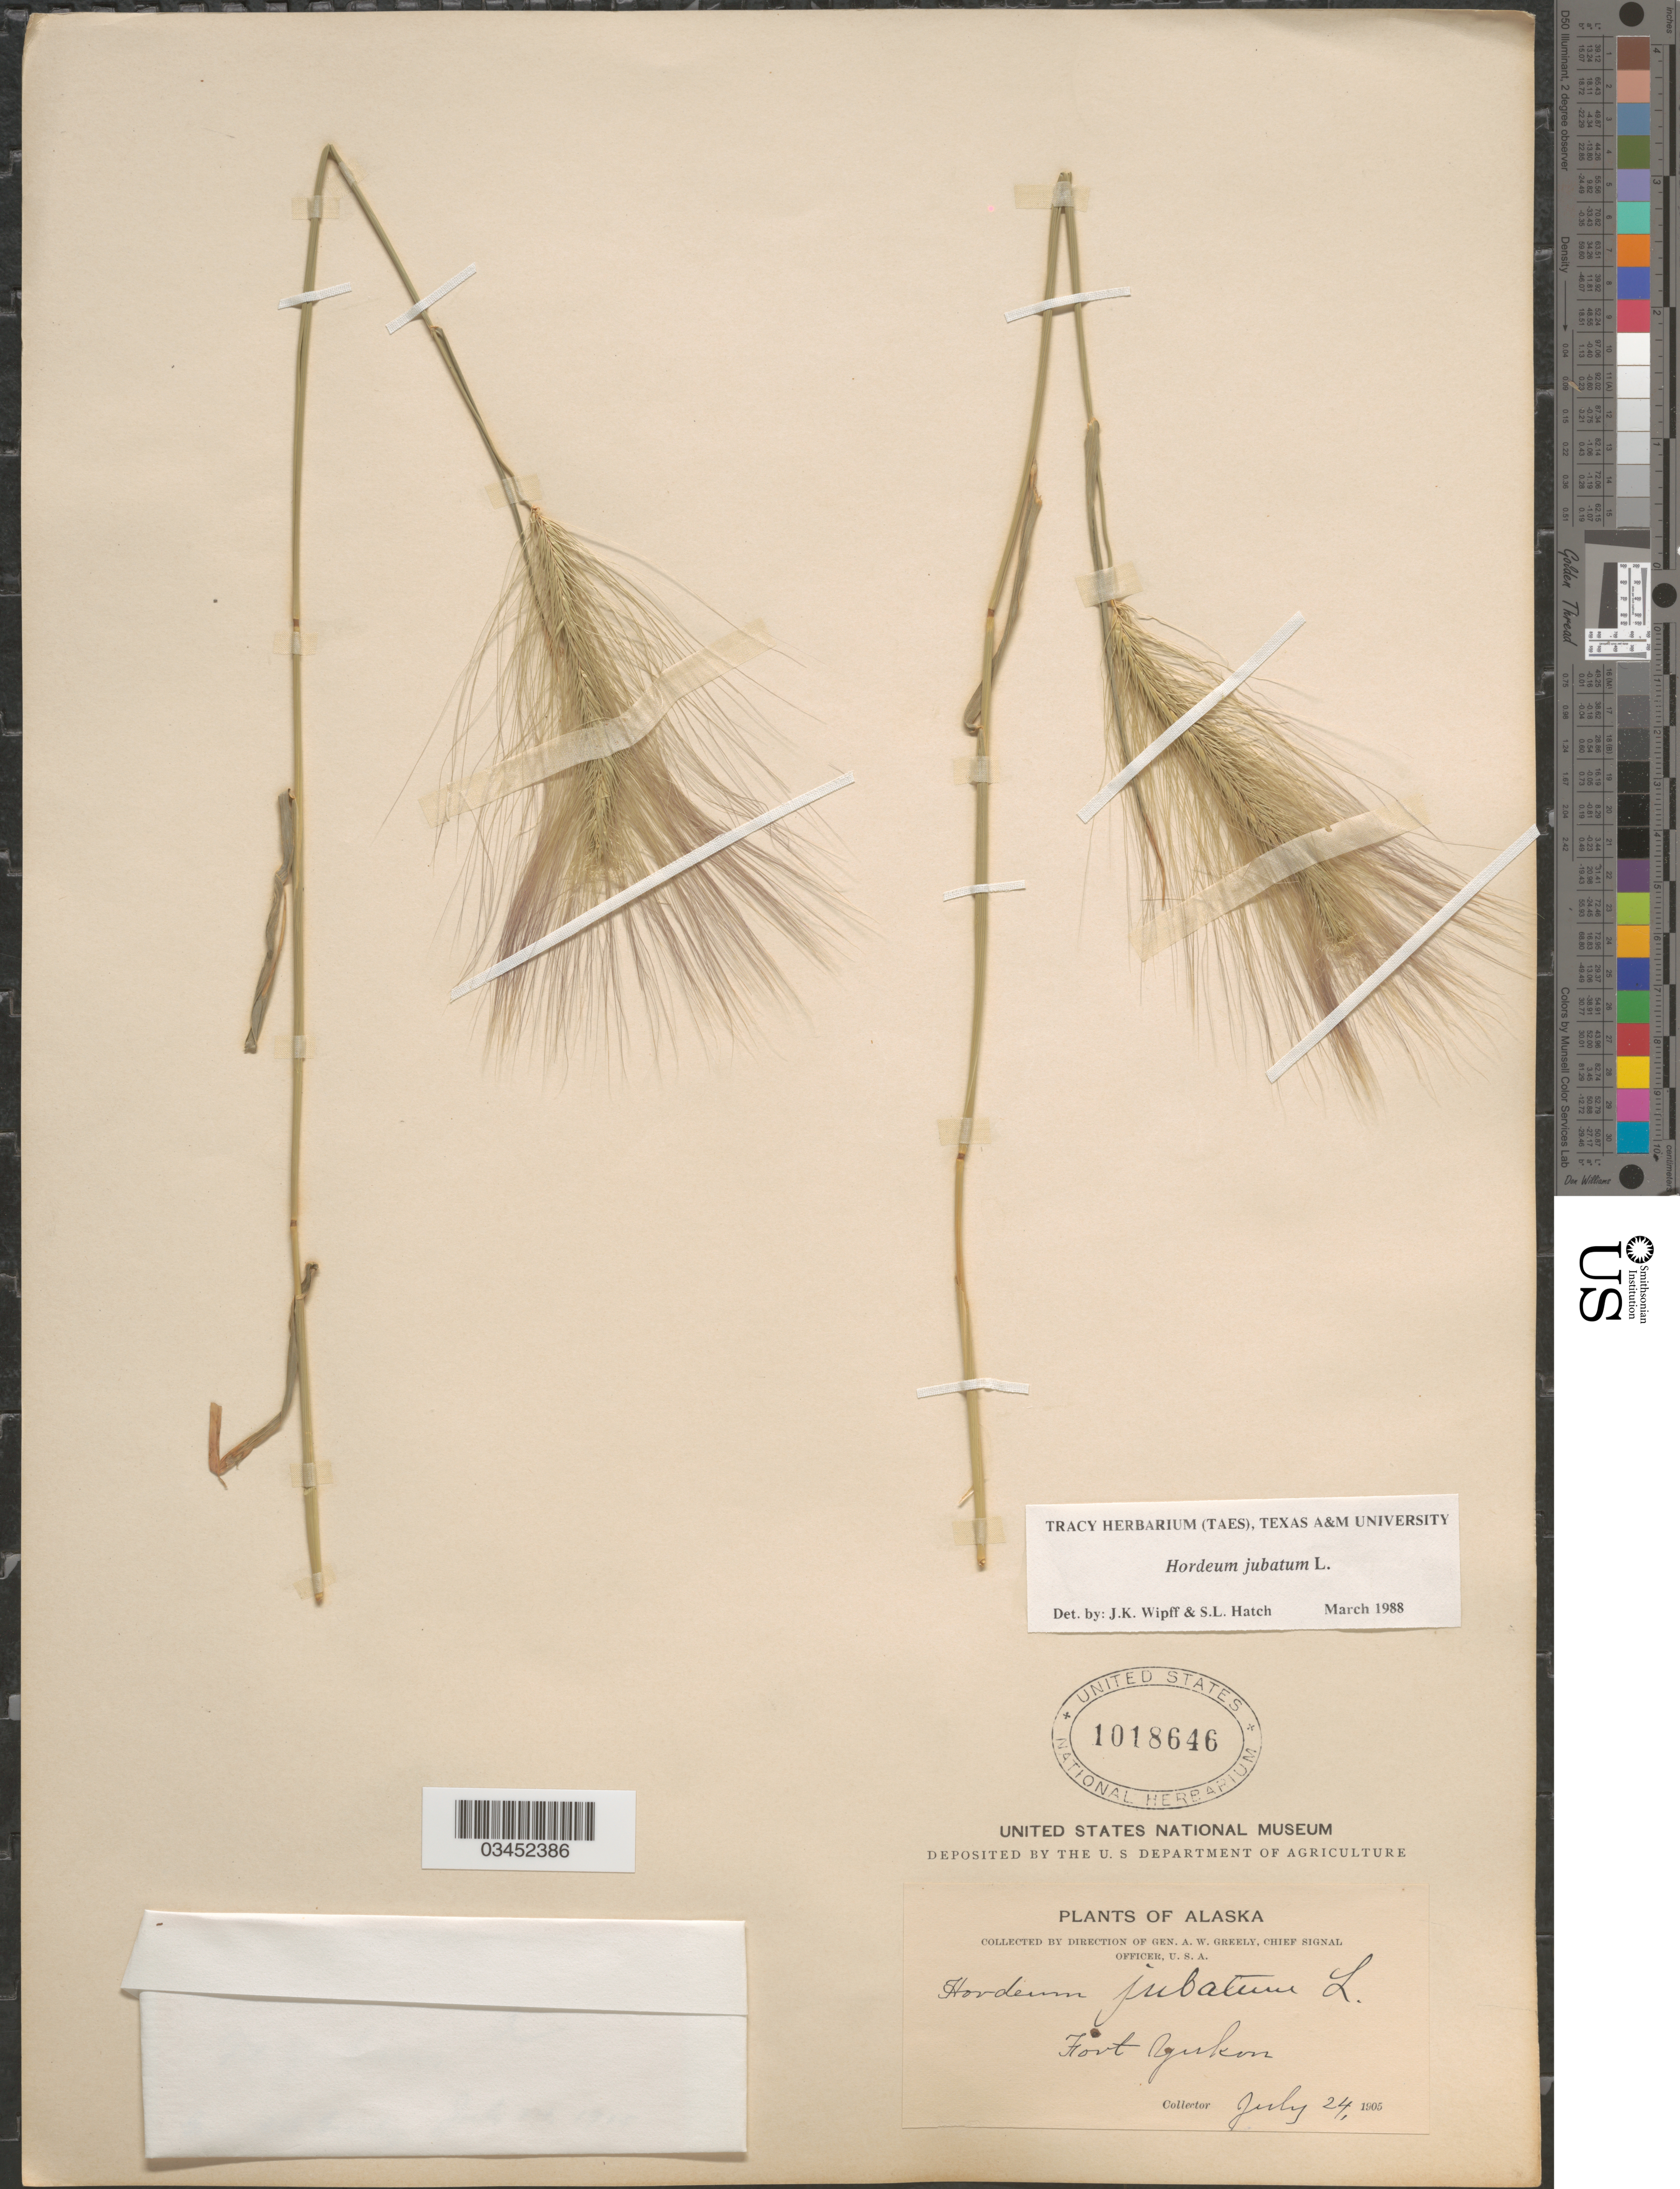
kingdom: Plantae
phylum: Tracheophyta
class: Liliopsida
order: Poales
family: Poaceae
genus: Hordeum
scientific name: Hordeum jubatum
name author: L.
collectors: A. Greely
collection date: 1905-07-24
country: United States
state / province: Alaska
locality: Fort Yukon.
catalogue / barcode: US 1018646